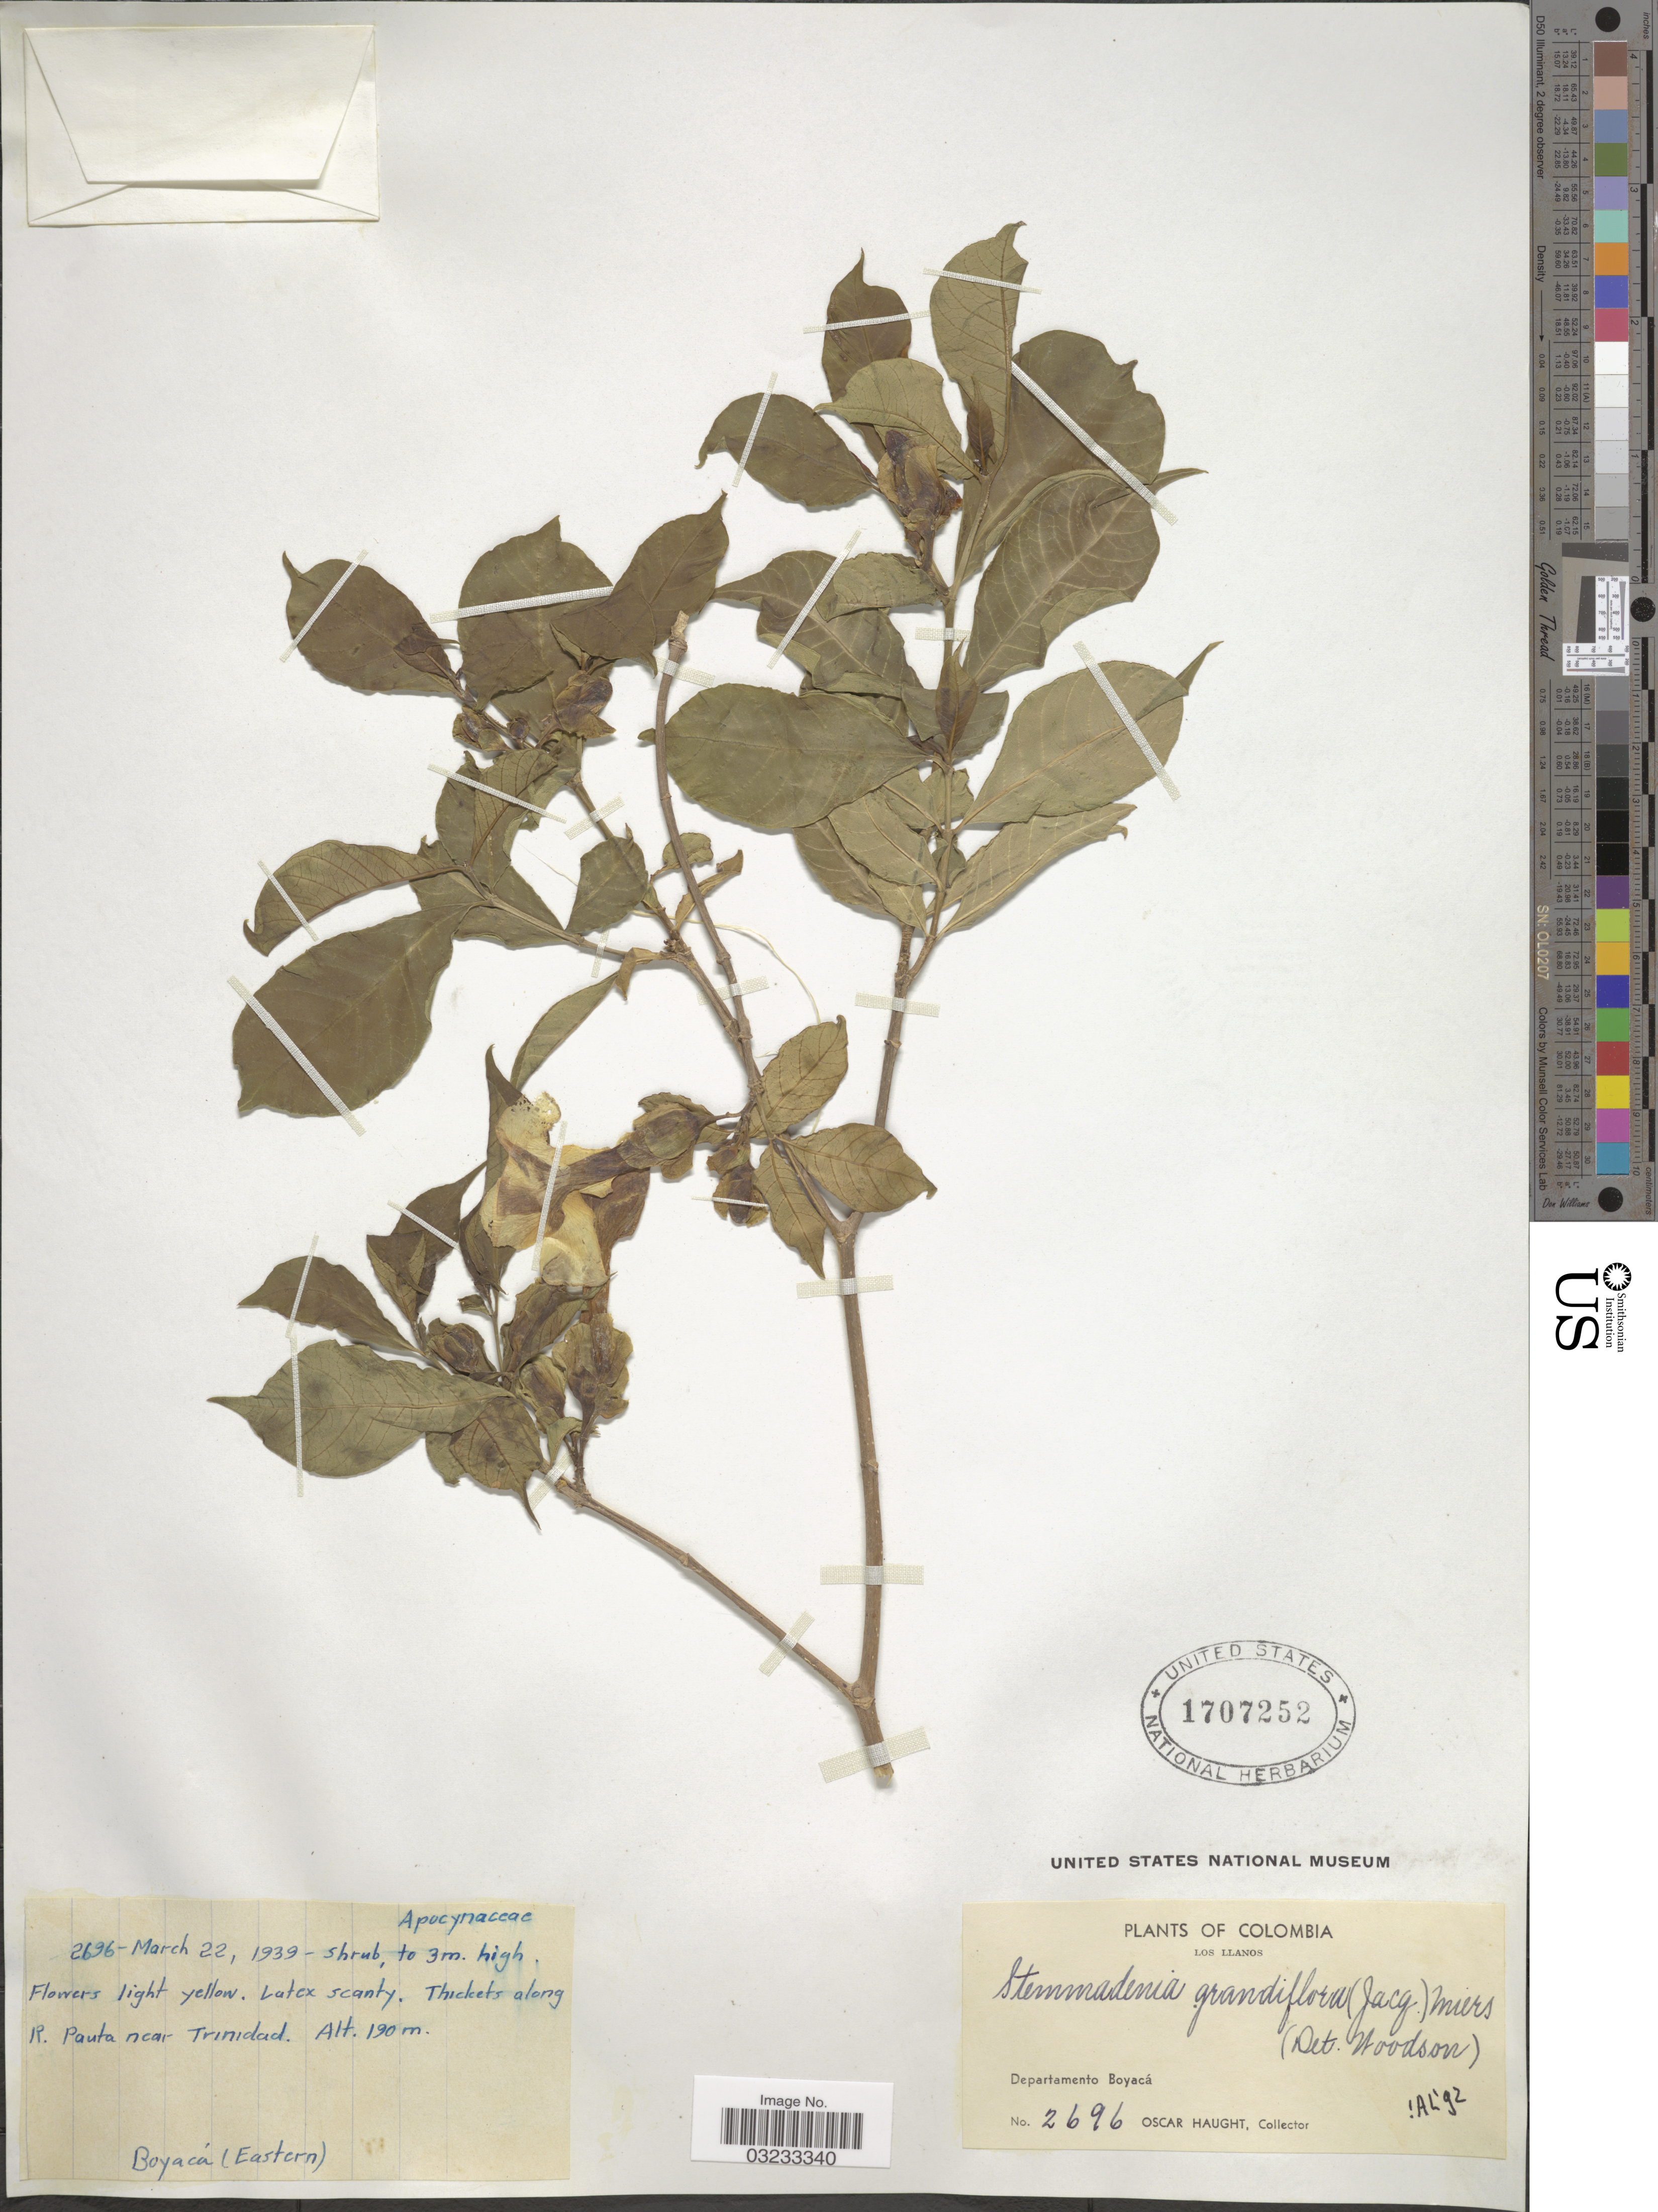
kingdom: Plantae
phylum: Tracheophyta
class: Magnoliopsida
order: Gentianales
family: Apocynaceae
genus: Stemmadenia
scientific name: Stemmadenia grandiflora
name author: (Jacq.) Miers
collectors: O. L. Haught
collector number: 2696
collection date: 1939-03-22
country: Colombia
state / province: Boyacá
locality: Los Llanos, Departamento Boyacá. Thickets along R. Pauta near Trinidad, Boyacá (Eastern).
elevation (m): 190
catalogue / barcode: US 1707252